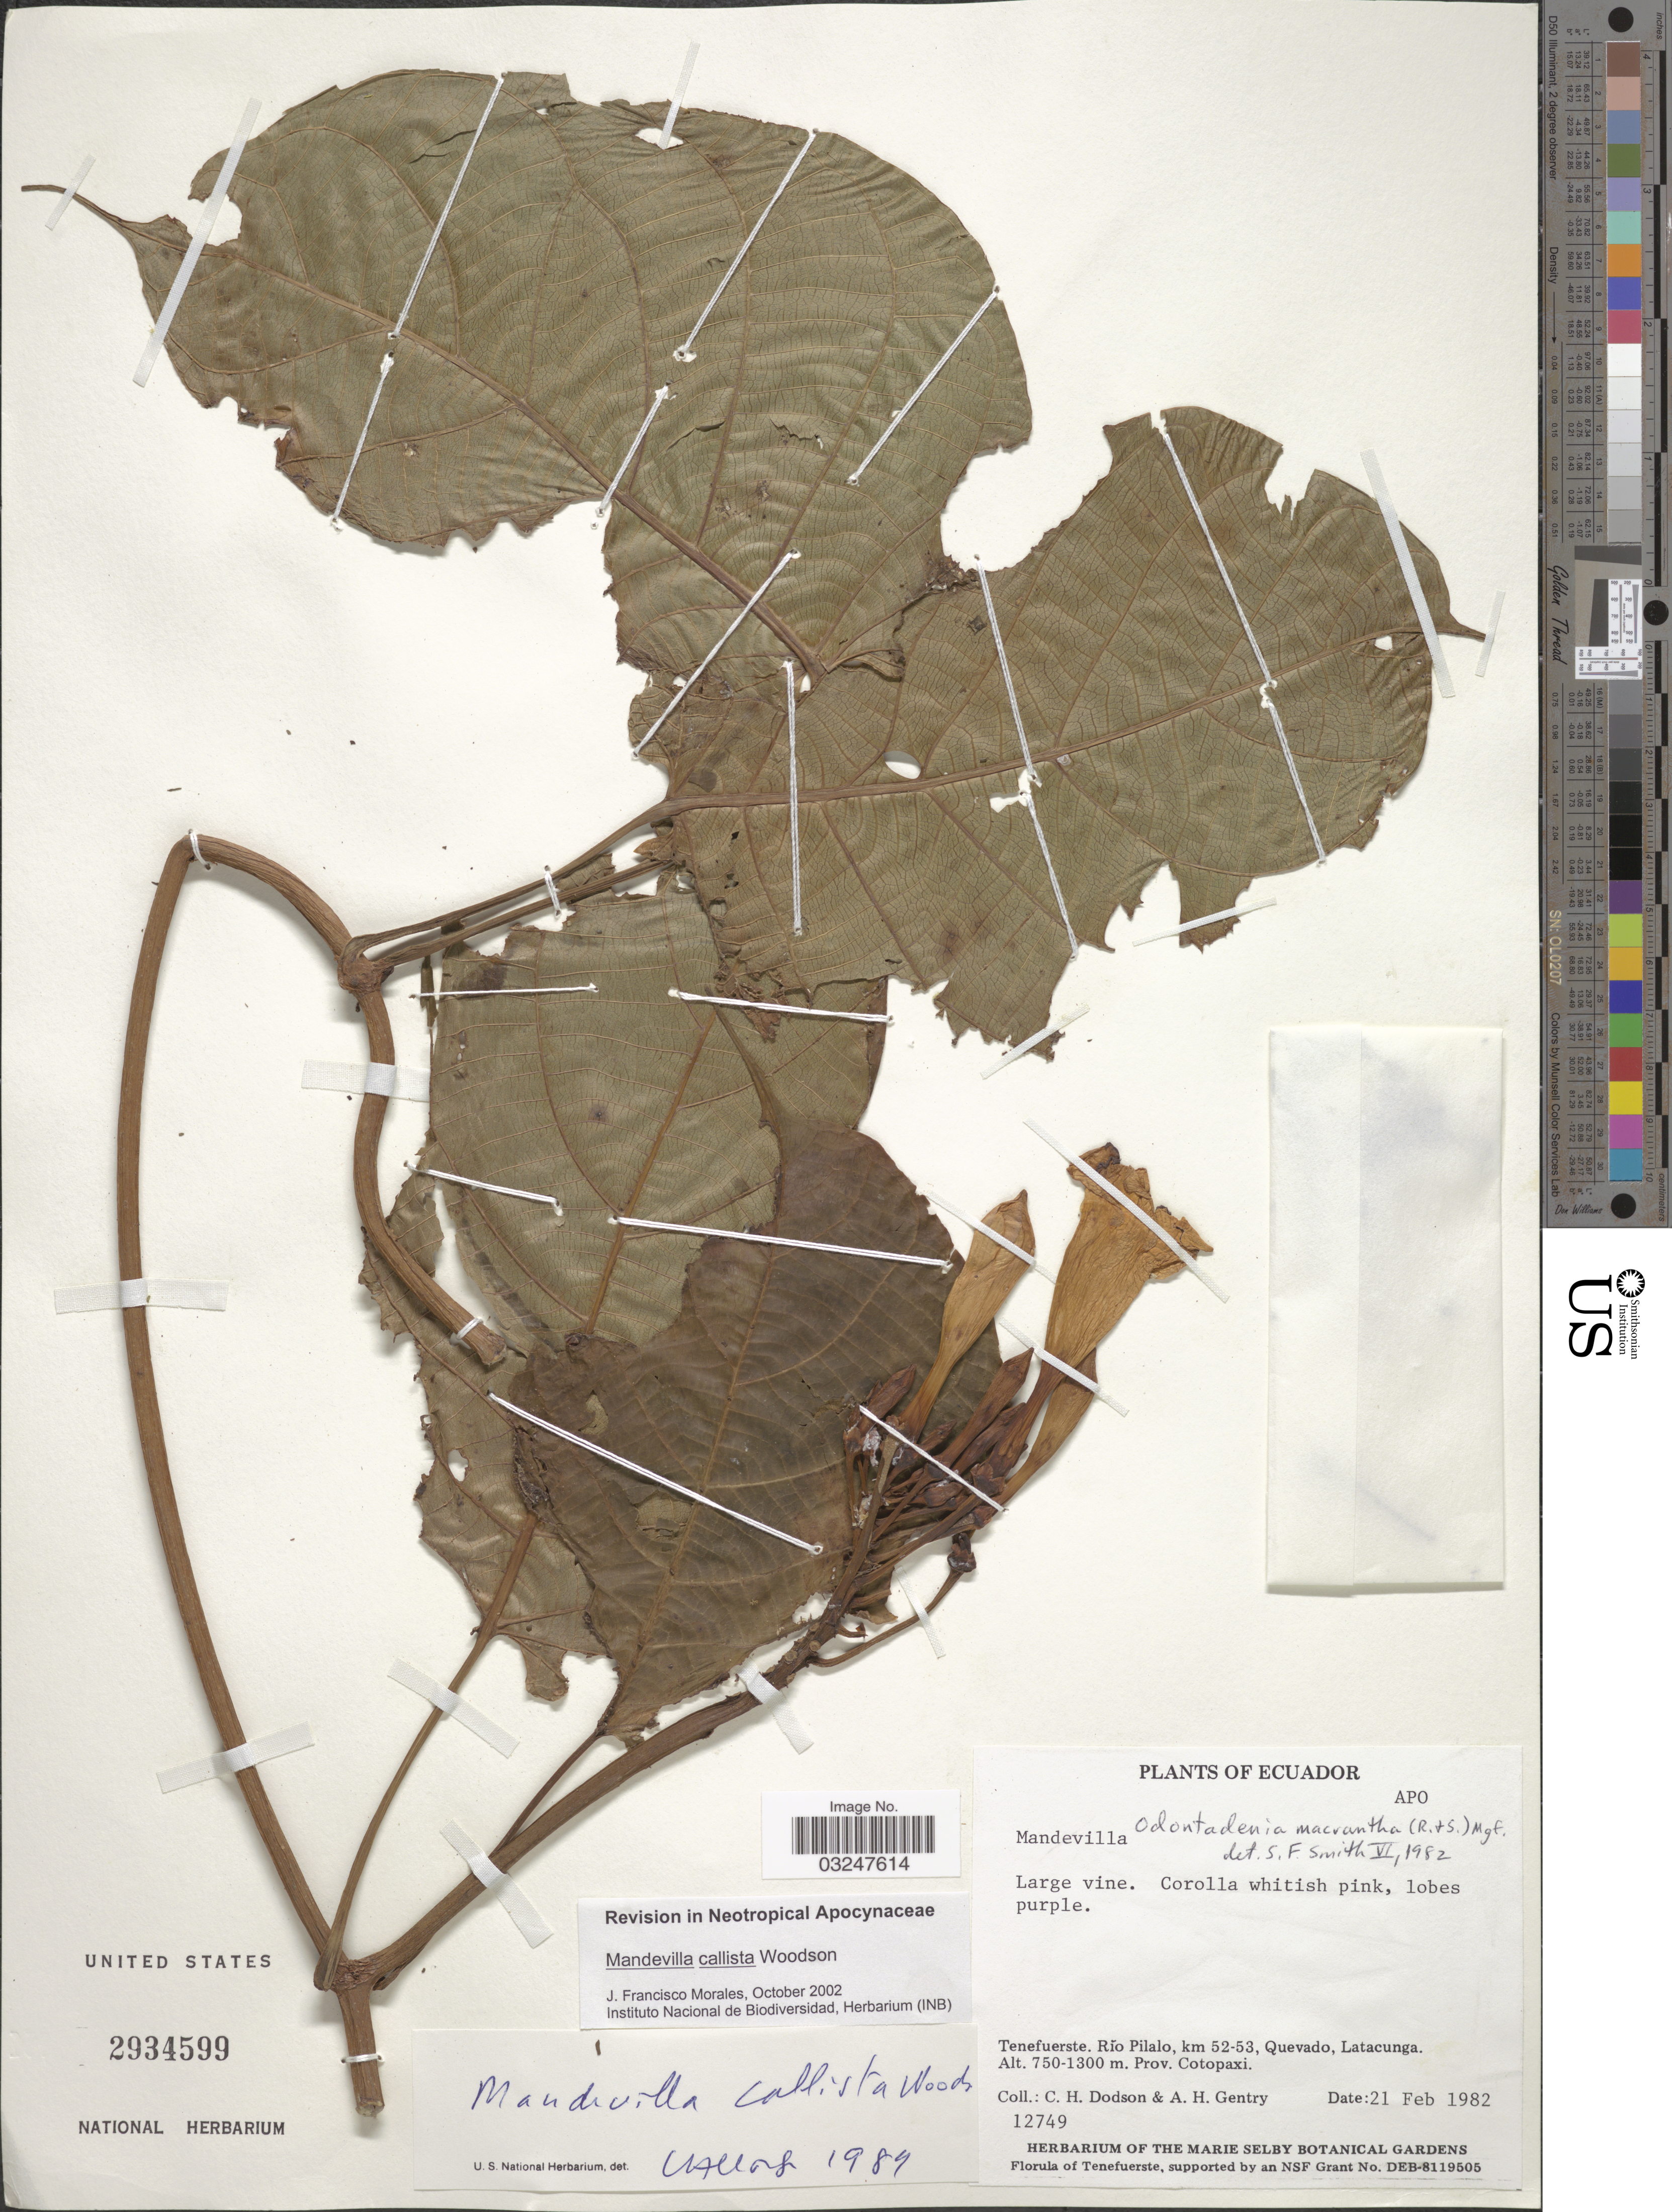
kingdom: Plantae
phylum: Tracheophyta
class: Magnoliopsida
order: Gentianales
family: Apocynaceae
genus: Mandevilla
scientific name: Mandevilla callista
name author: Woodson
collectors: C. H. Dodson & A. H. Gentry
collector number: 12749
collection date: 1982-02-21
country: Ecuador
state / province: Cotopaxi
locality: Tenefuerste, Rio Pilalo, km 52-53, Quevado, Latacunga.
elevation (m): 750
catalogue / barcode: US 2934599